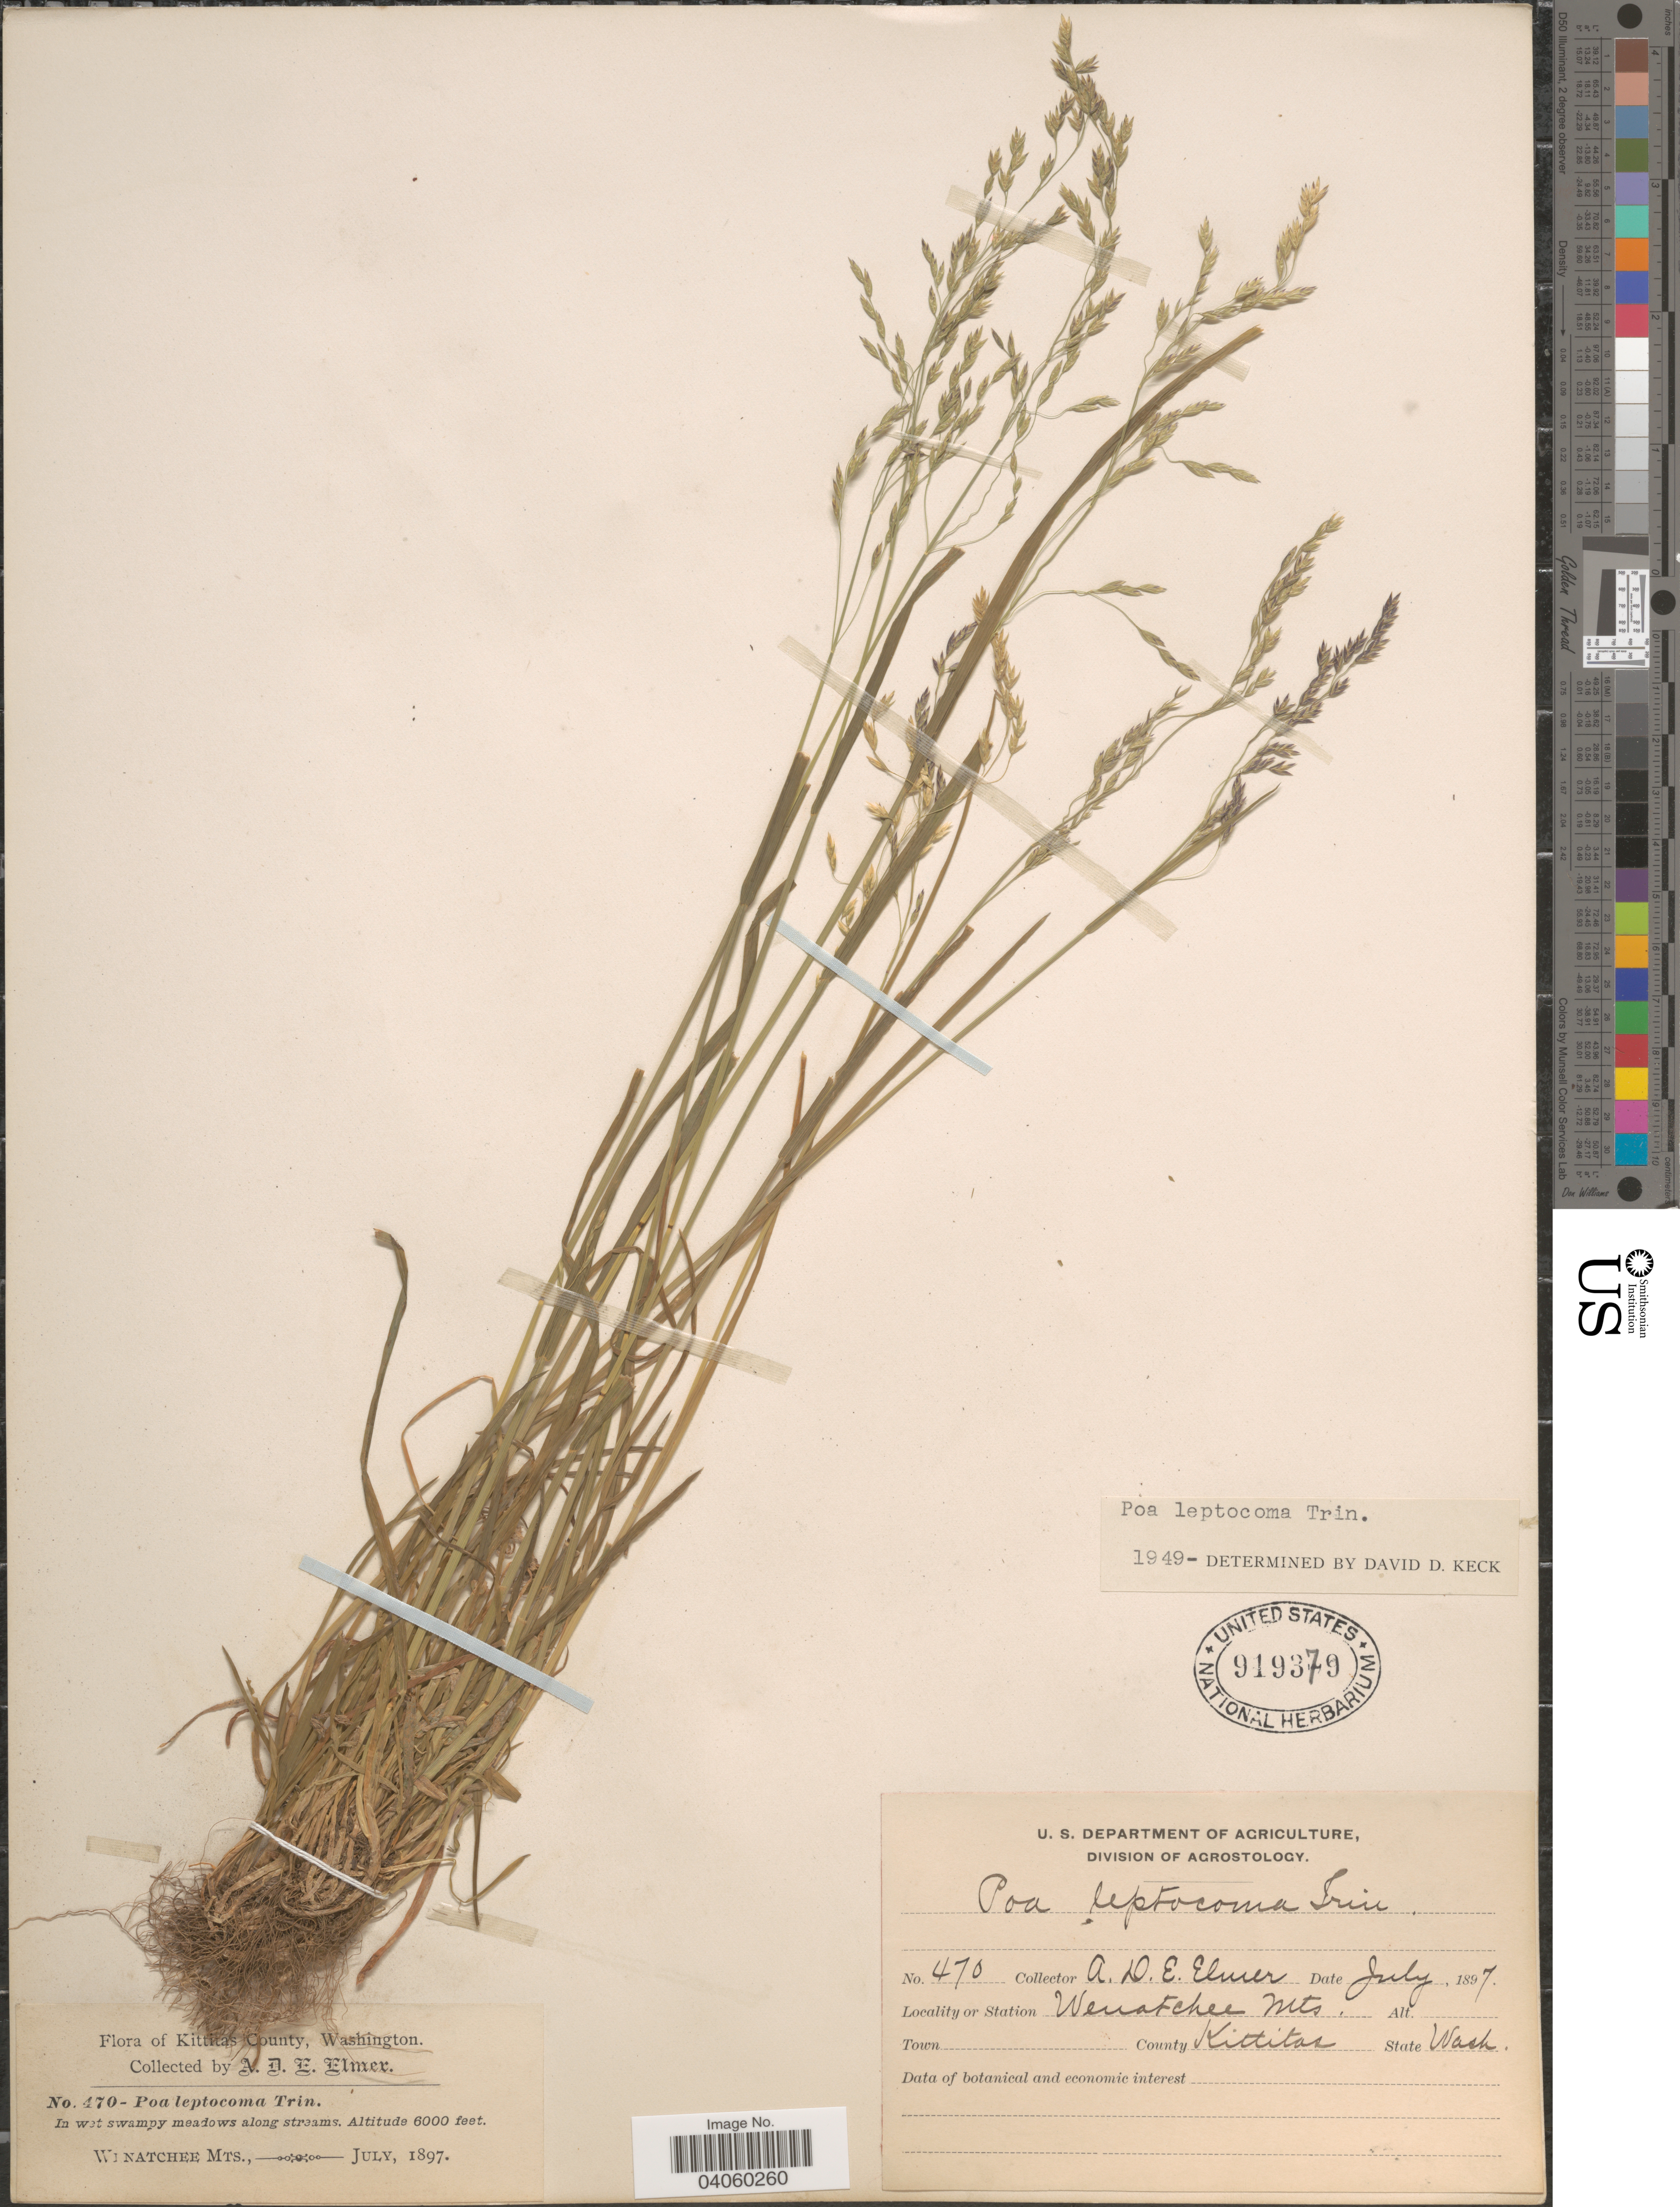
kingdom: Plantae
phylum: Tracheophyta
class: Liliopsida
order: Poales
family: Poaceae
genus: Poa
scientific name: Poa leptocoma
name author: Trin.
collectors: A. D. E. Elmer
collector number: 470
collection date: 1897-07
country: United States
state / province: Washington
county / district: Kittitas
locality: Kittitas County. Wenatchee Mts. Station Wenatchee Mts. County Kittitas.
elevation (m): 1829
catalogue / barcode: US 919379